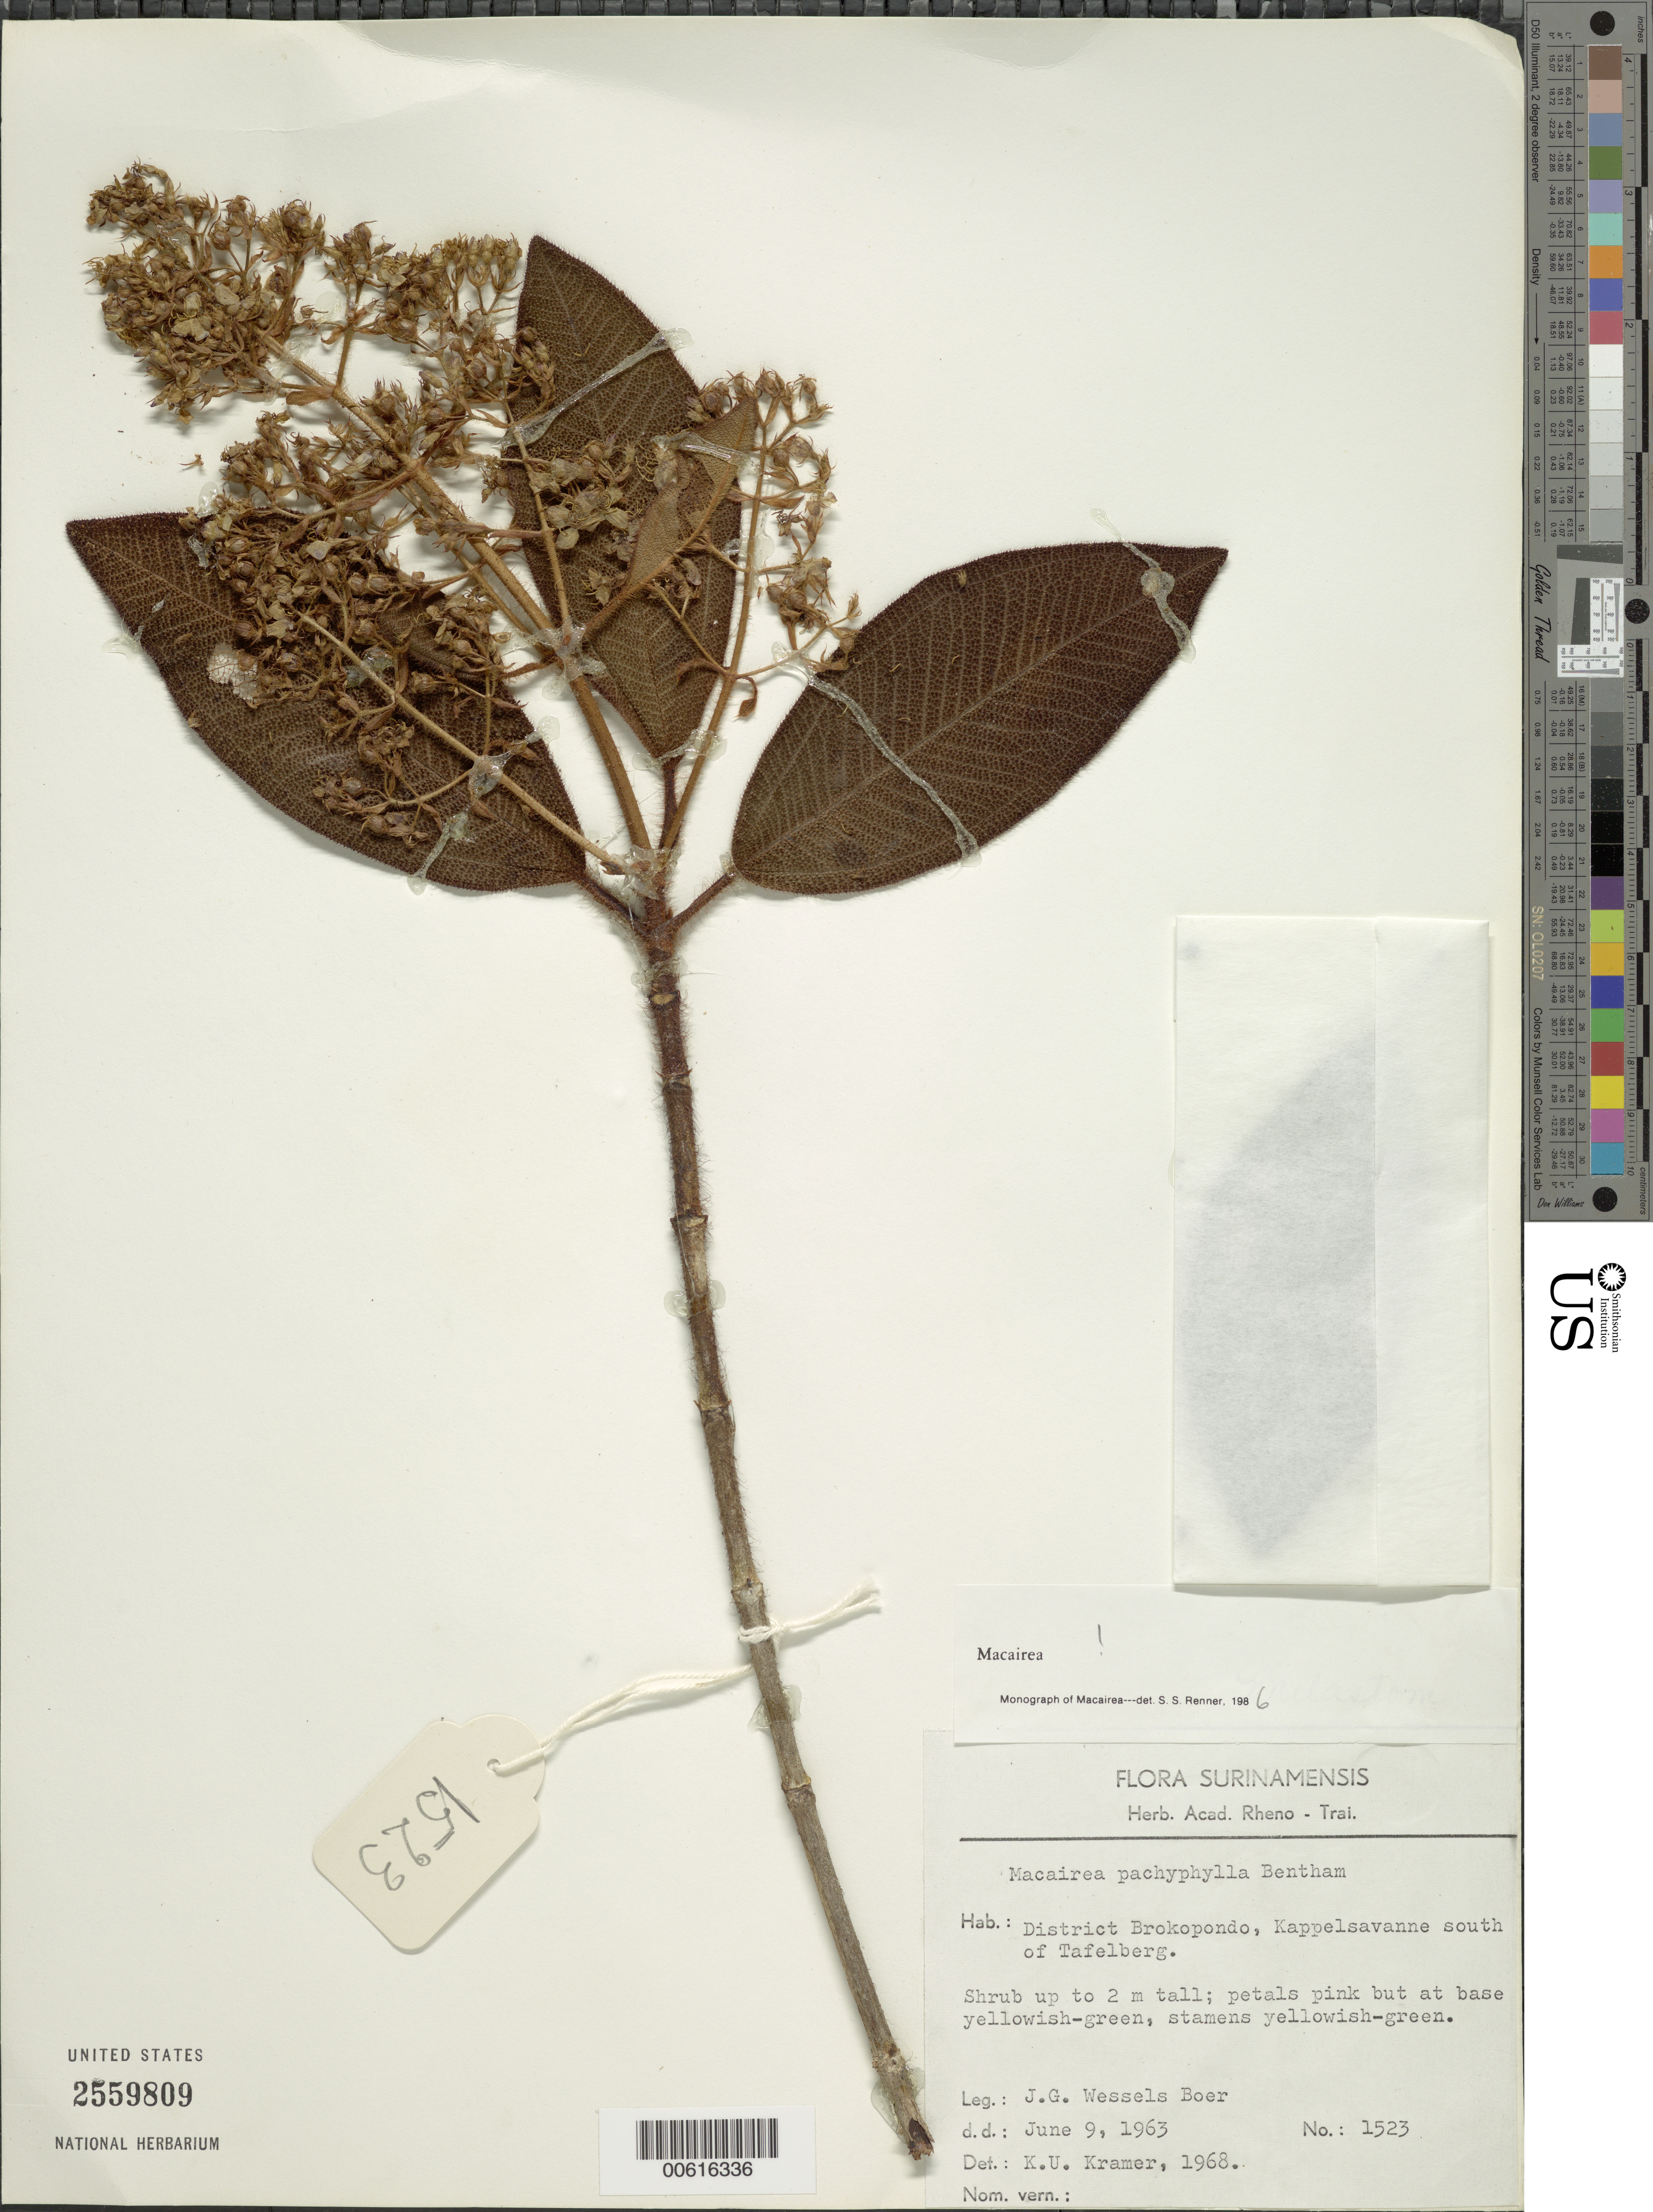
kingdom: Plantae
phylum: Tracheophyta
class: Magnoliopsida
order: Myrtales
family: Melastomataceae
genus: Macairea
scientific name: Macairea pachyphylla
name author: Benth.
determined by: Renner, S. S.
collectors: J. G. Wessels Boer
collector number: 1523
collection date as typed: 9-Jun-63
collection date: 1963-06-09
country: Suriname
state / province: Brokopondo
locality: Kappelsavanne, S of Tafelberg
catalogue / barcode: US 2559809